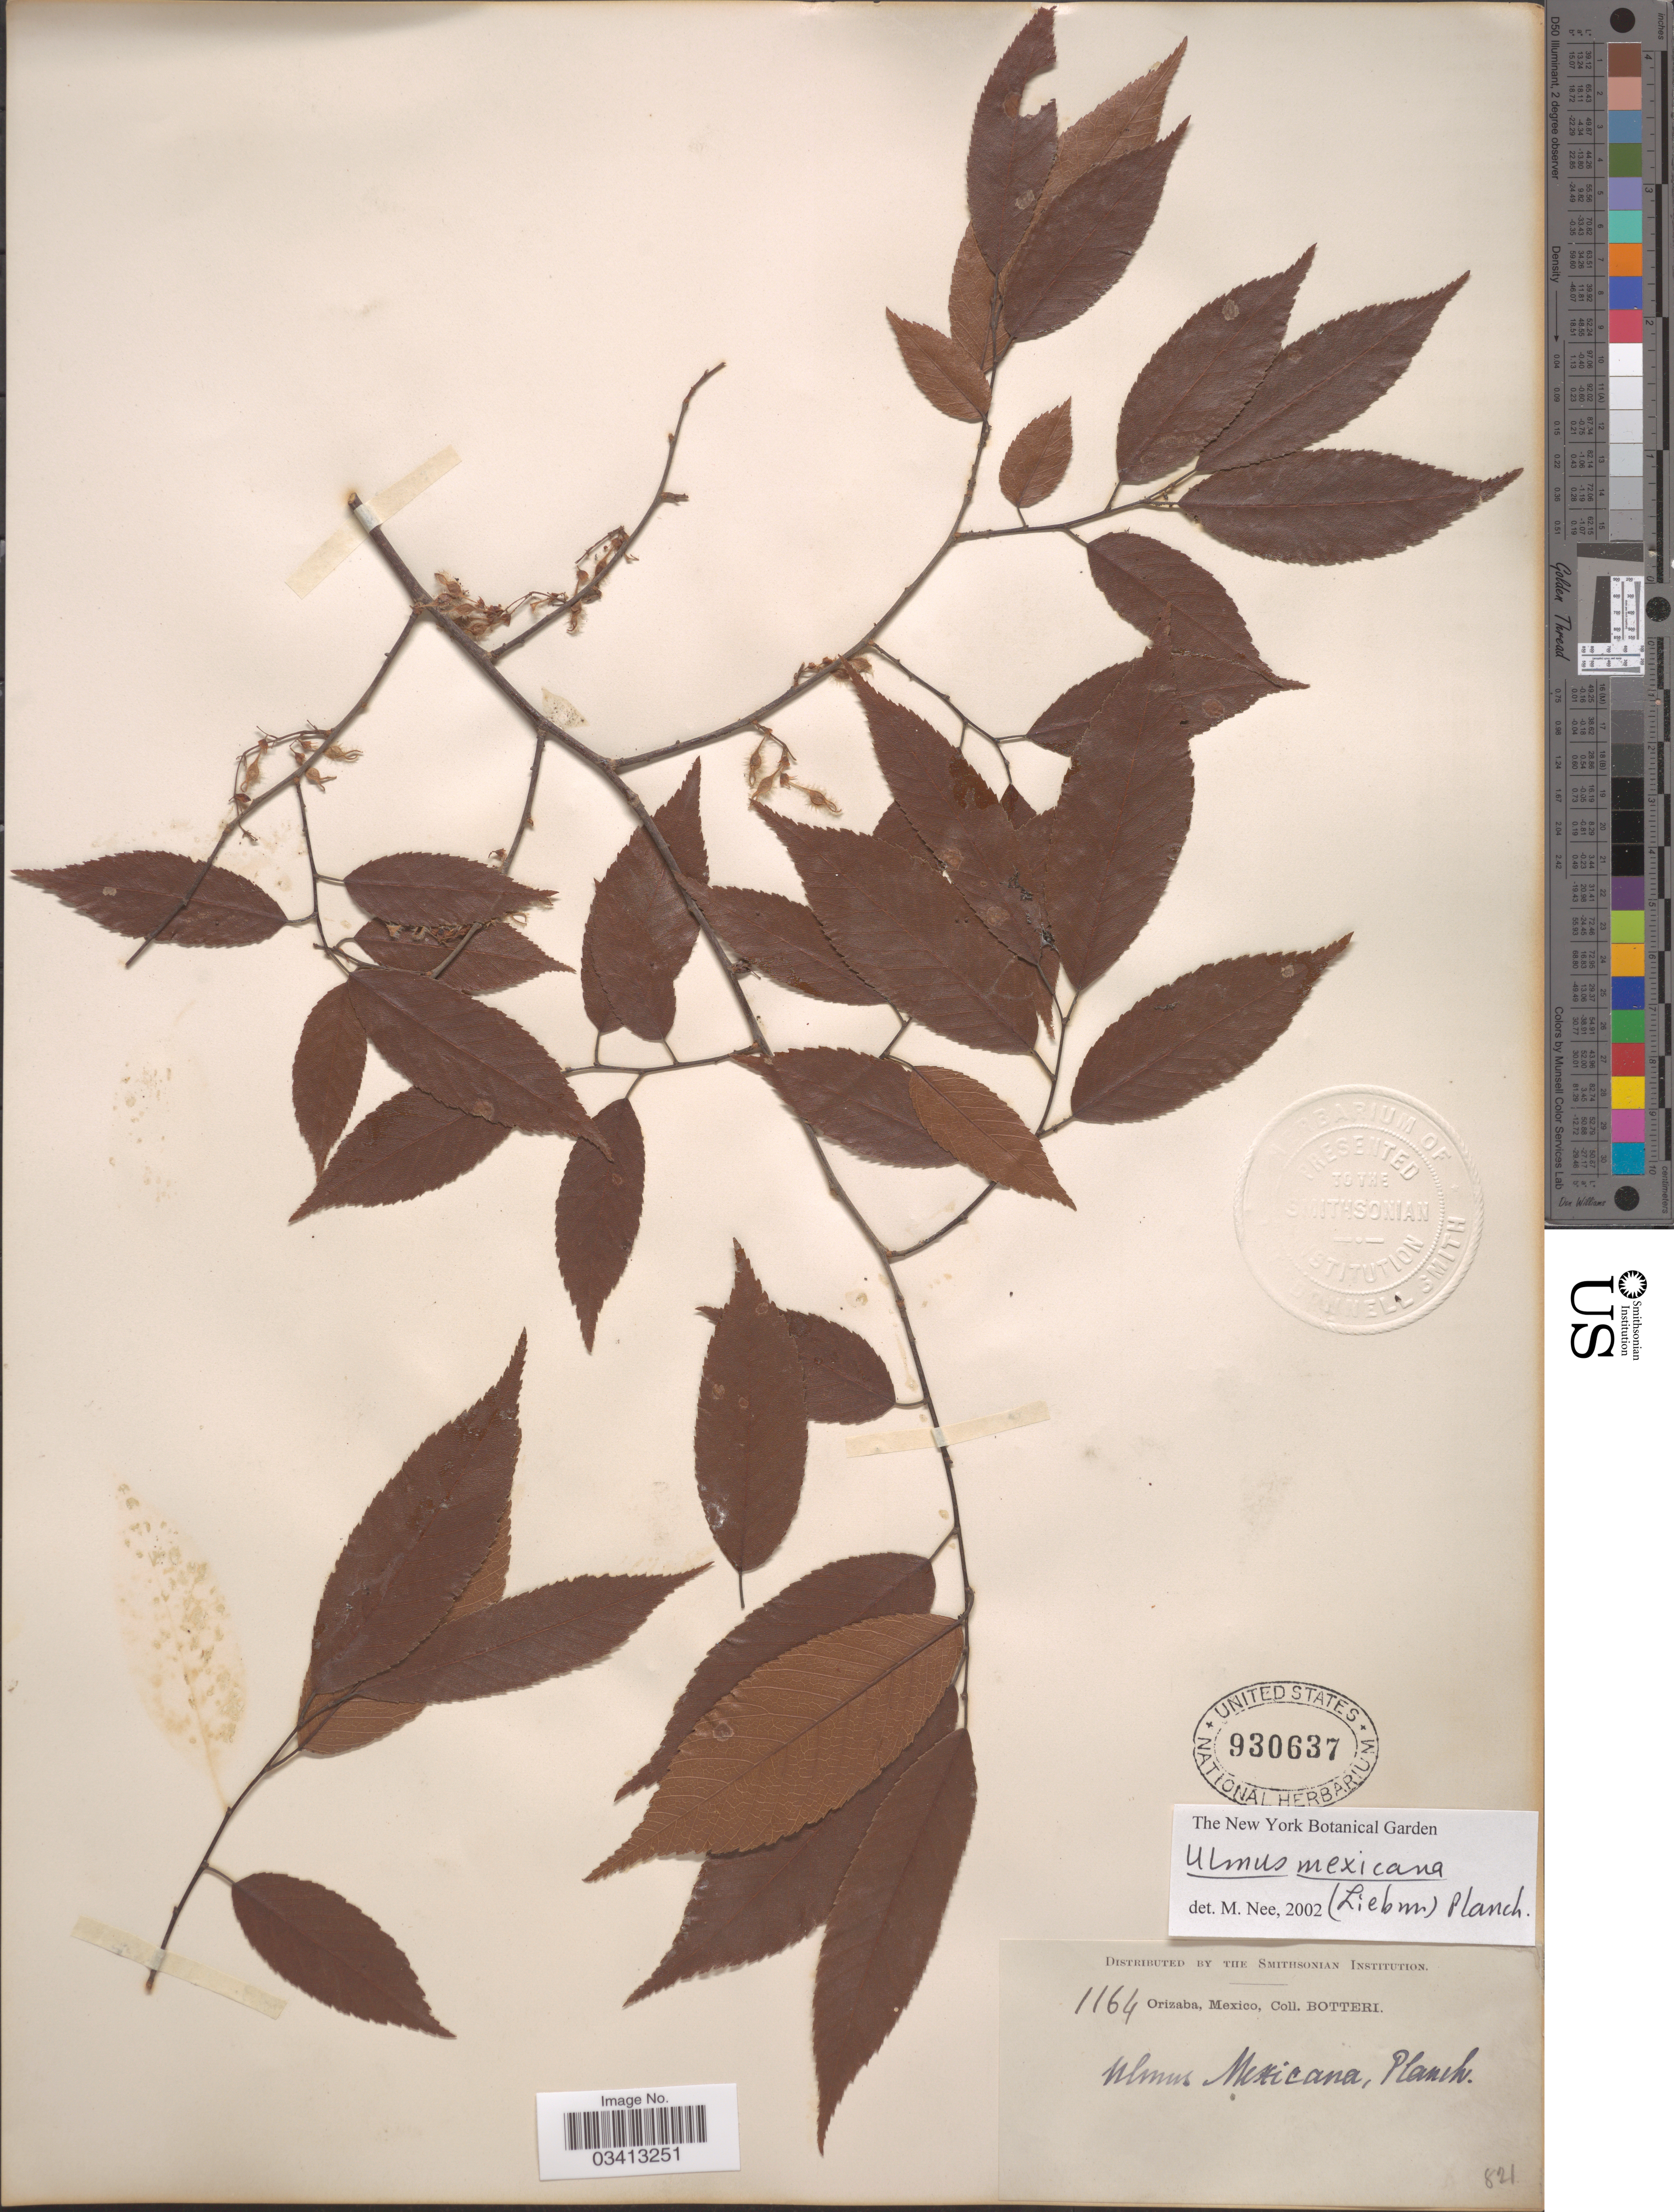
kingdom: Plantae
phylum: Tracheophyta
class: Magnoliopsida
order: Rosales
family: Ulmaceae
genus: Ulmus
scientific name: Ulmus mexicana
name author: (Liebm.) Planch.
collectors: -. Botteri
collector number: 1164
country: Mexico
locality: Orizaba.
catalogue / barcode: US 930637